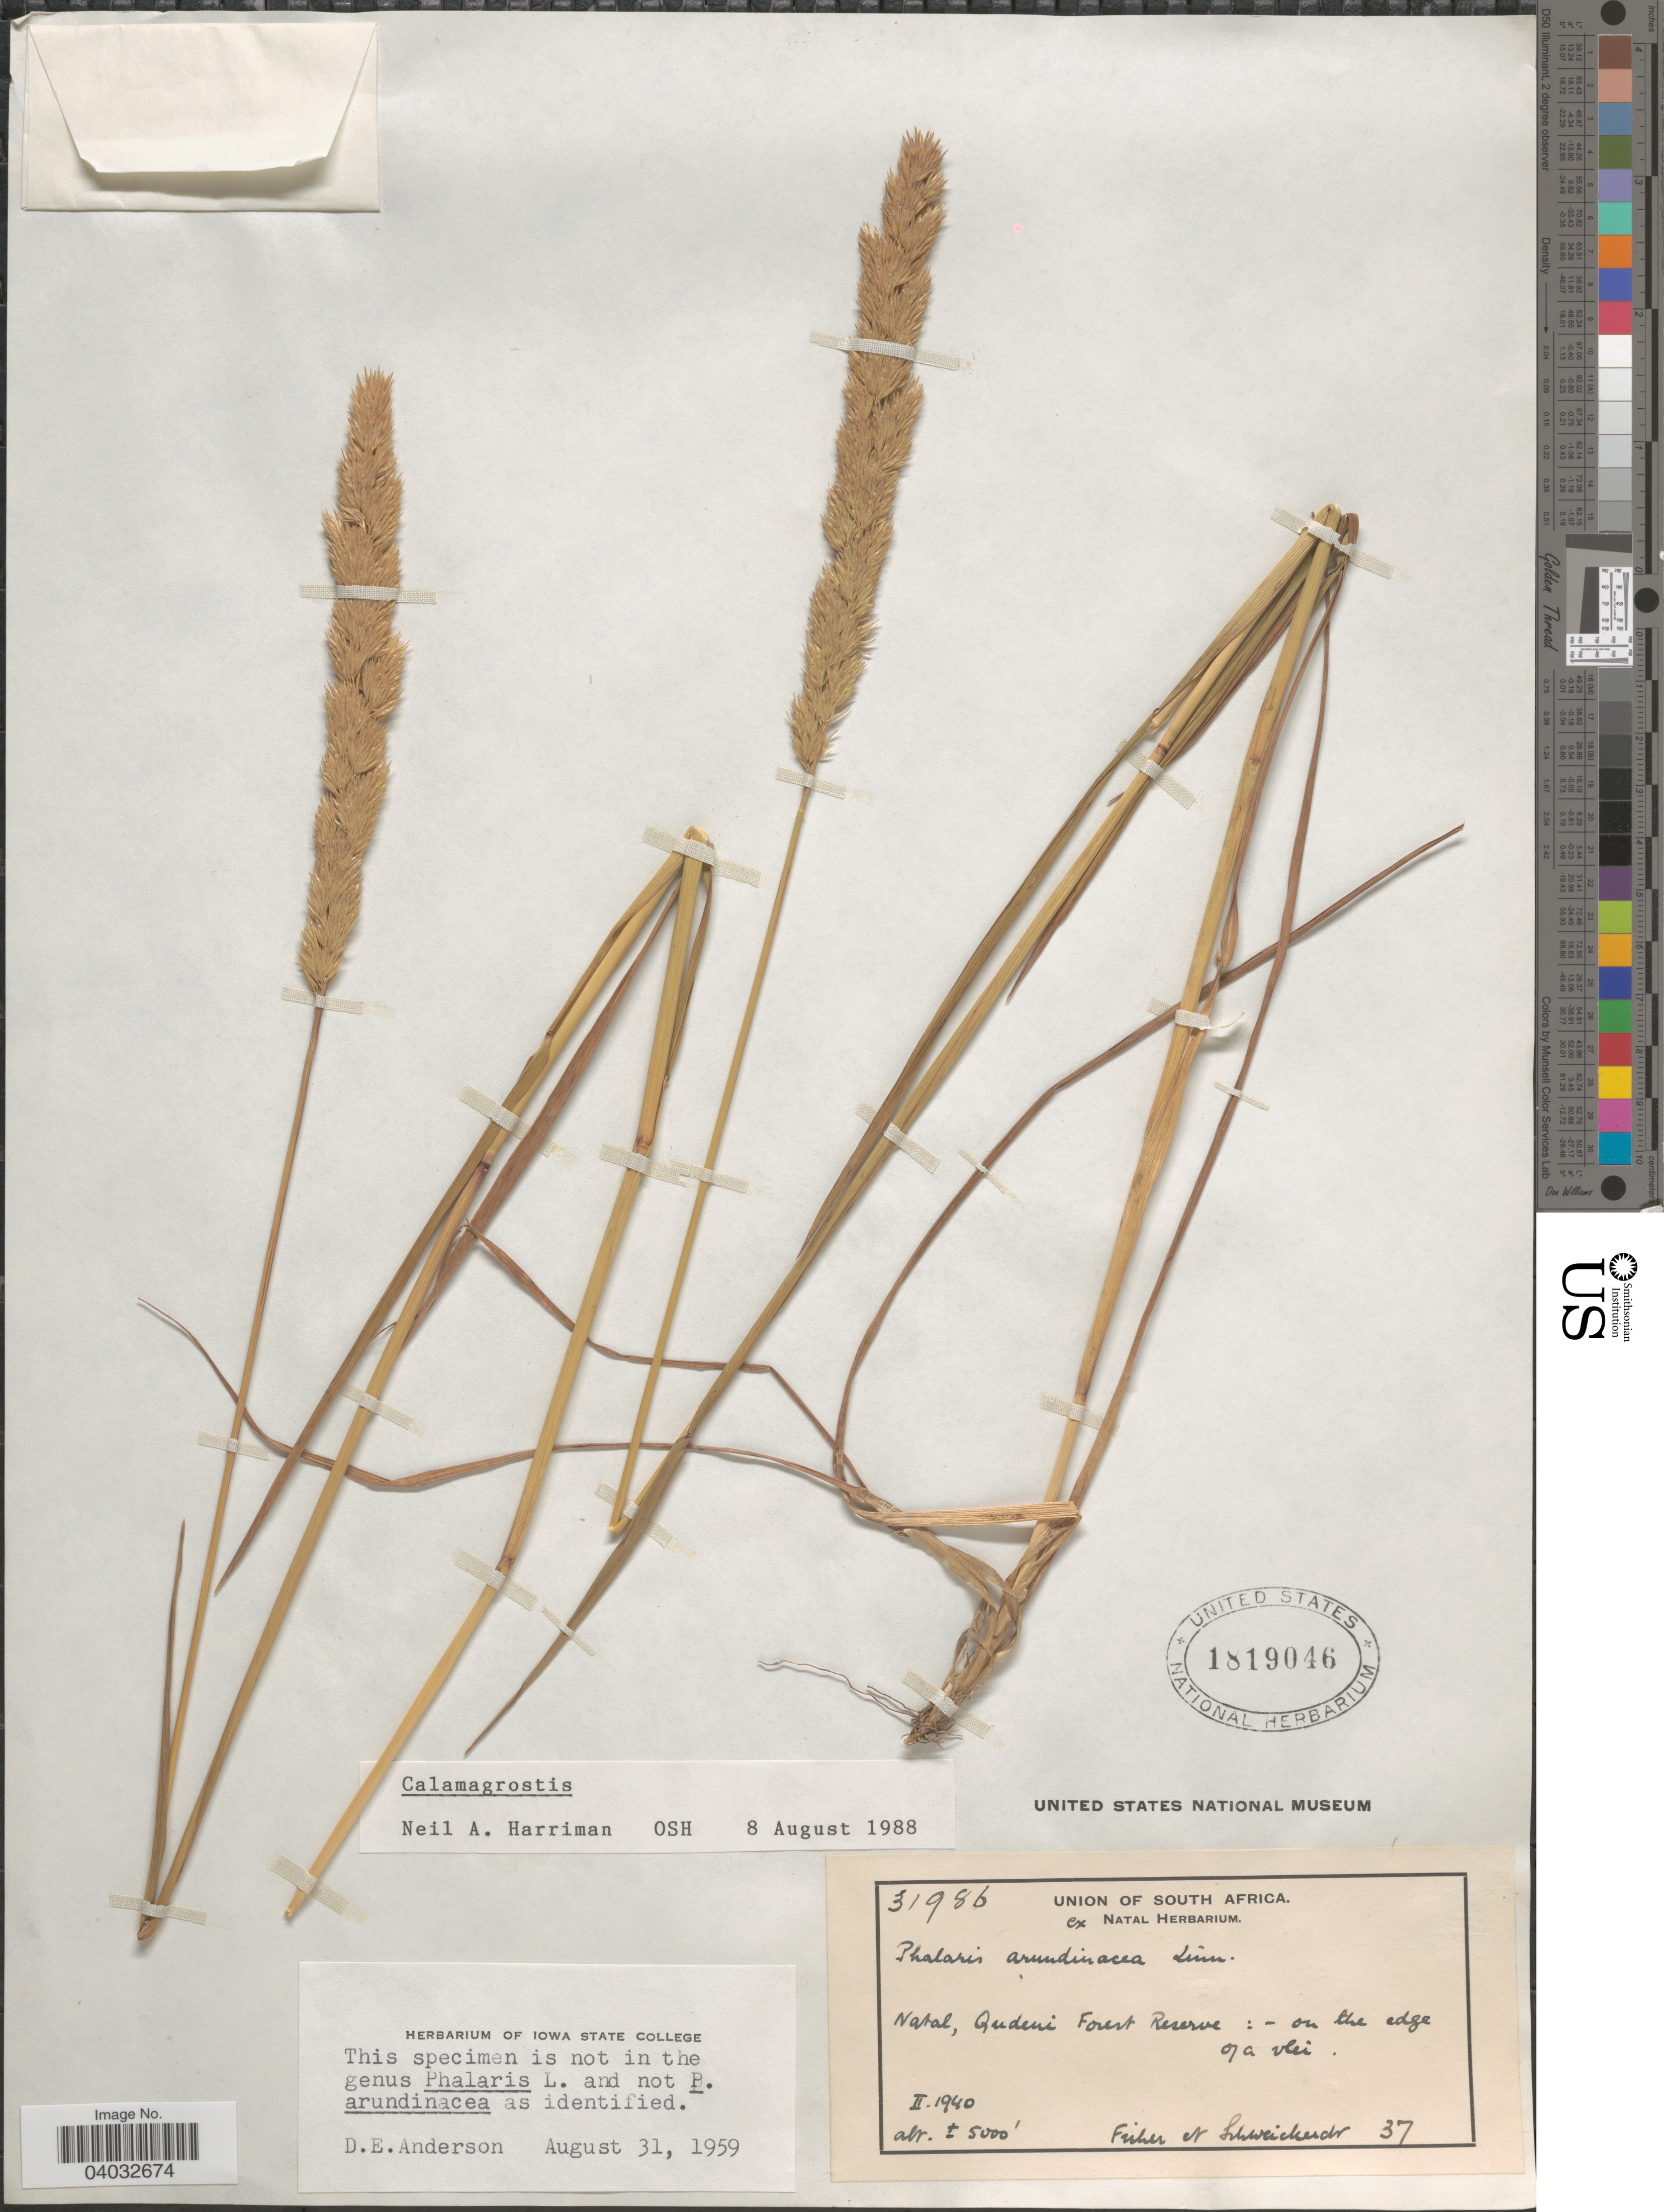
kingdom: Plantae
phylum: Tracheophyta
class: Liliopsida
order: Poales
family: Poaceae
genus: Calamagrostis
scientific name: Calamagrostis sp.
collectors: Fisher & -. Schweickerdt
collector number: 37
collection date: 1940-02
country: South Africa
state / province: KwaZulu-Natal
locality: Natal, Qudeni Forest Reserve; - on the edge of a vlei.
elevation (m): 1524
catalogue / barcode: US 1819046